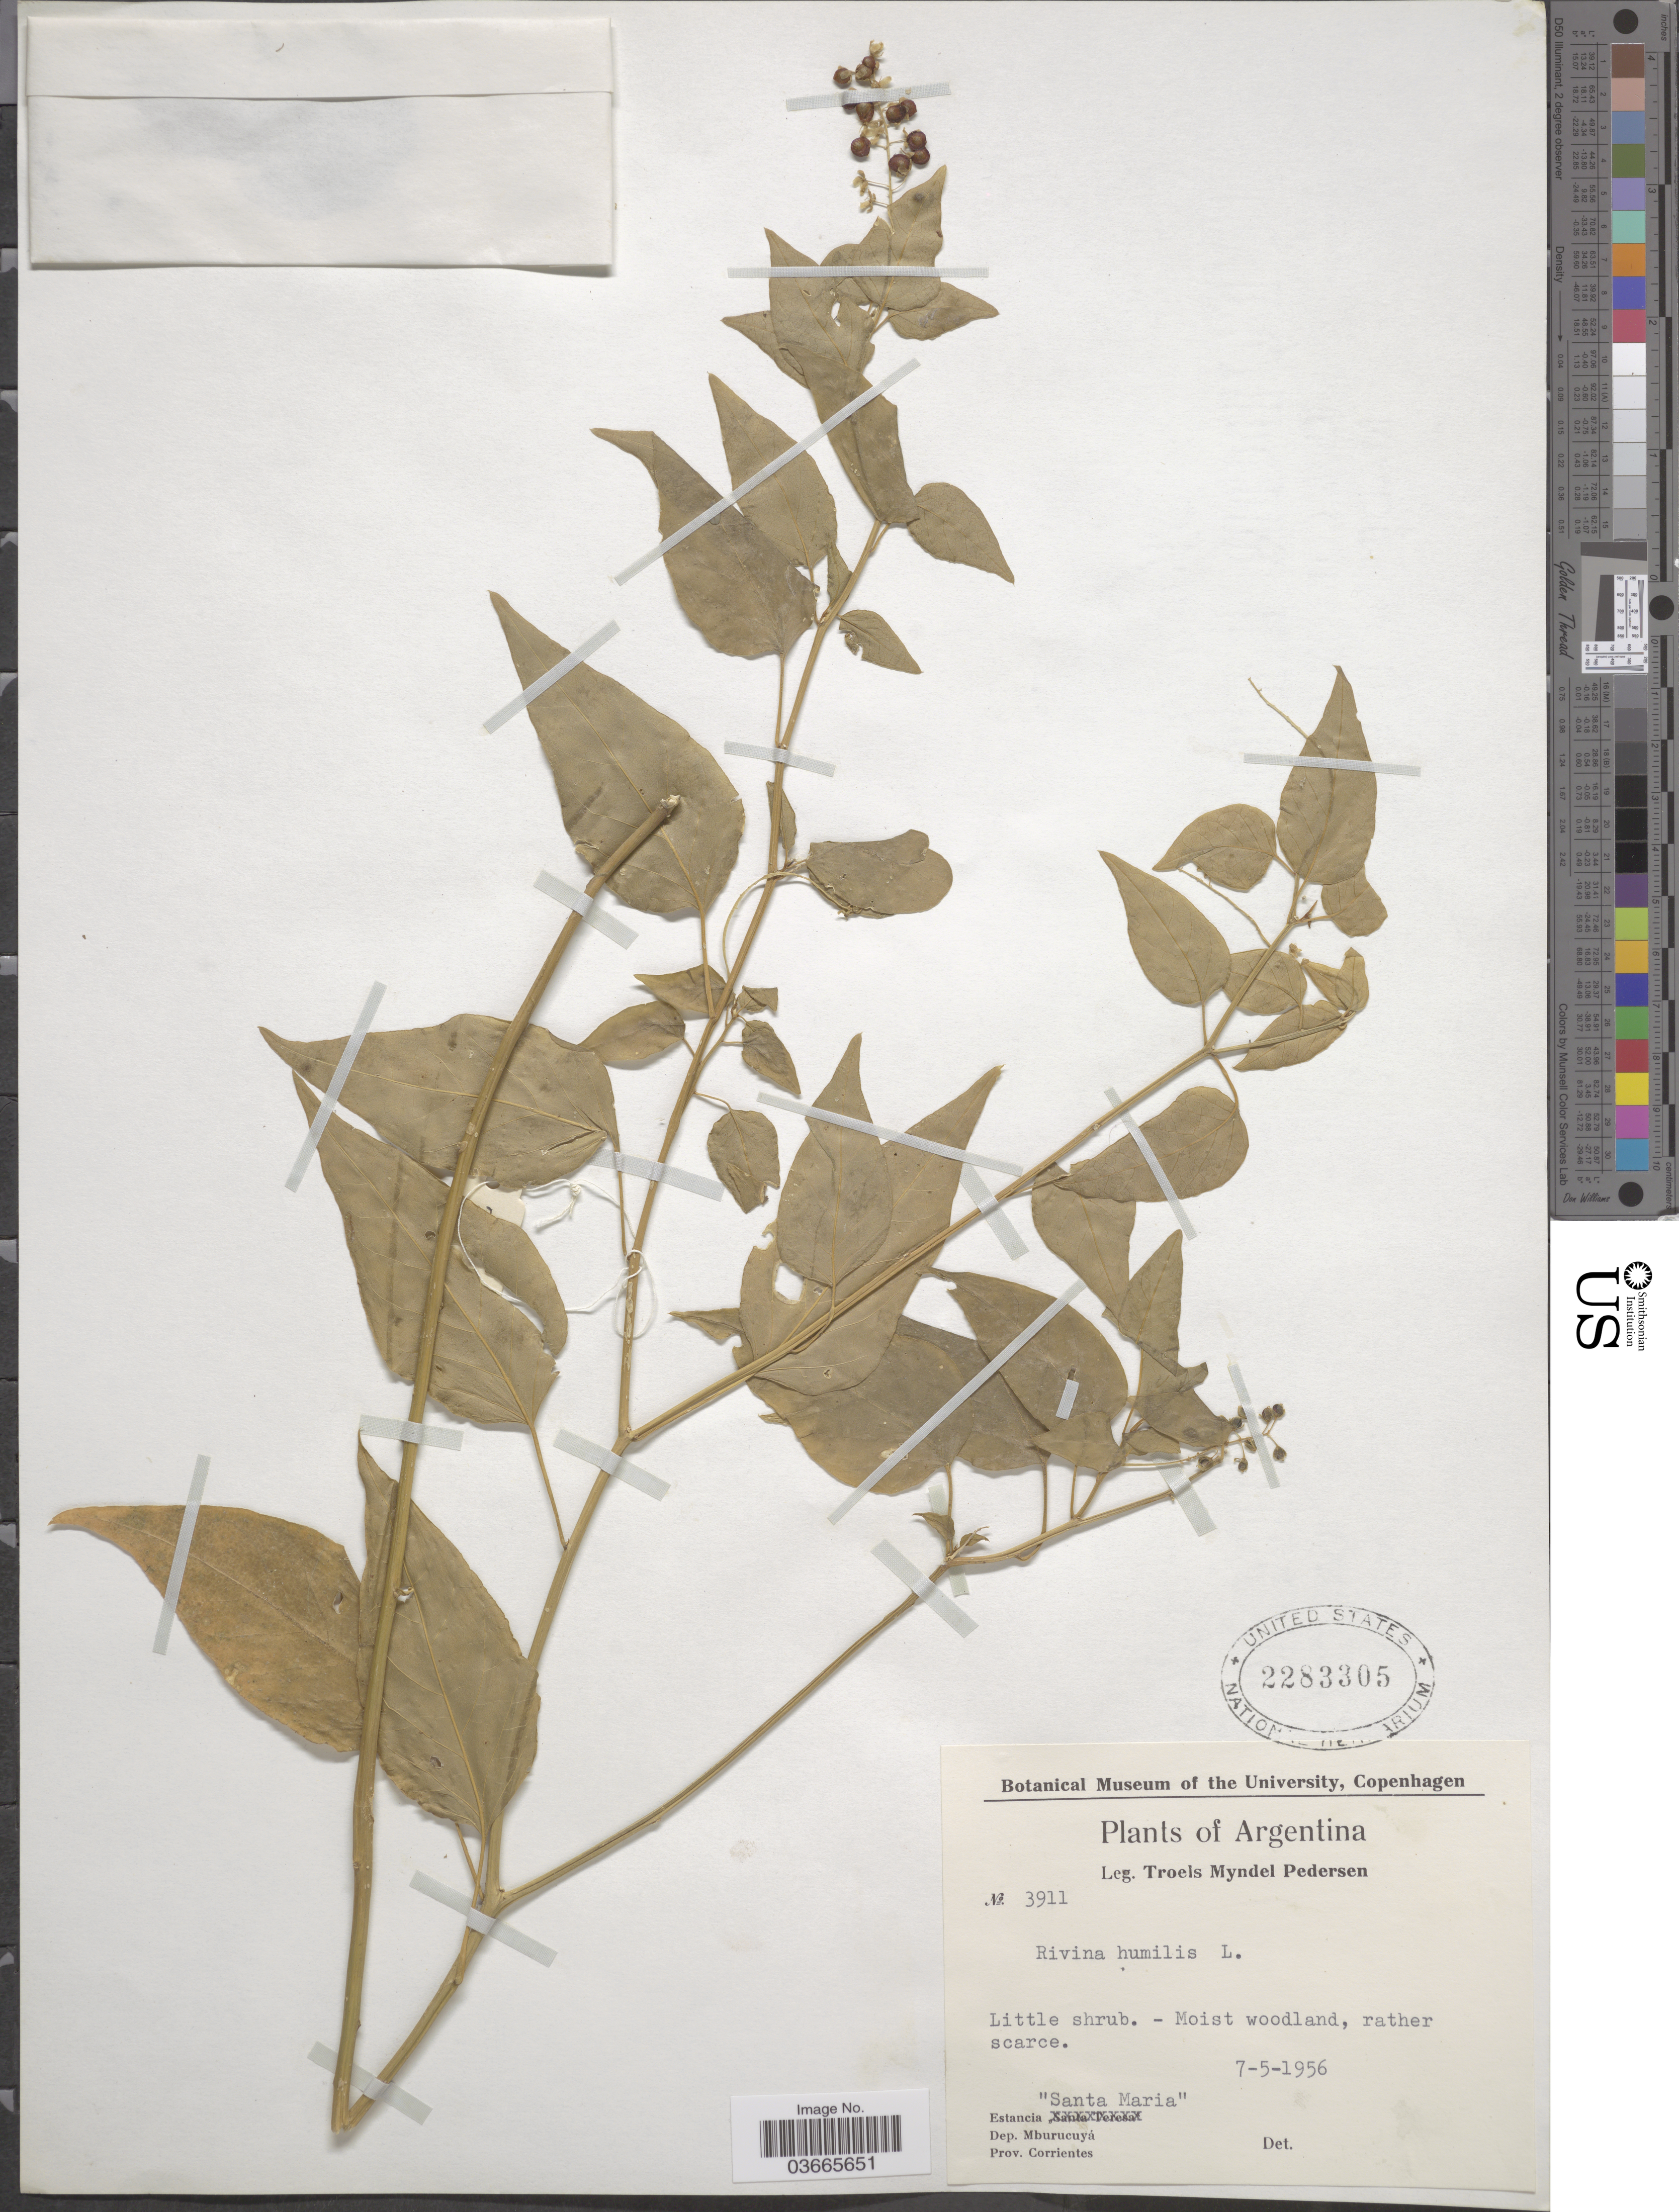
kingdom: Plantae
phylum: Tracheophyta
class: Magnoliopsida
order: Caryophyllales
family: Phytolaccaceae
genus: Rivina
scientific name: Rivina humilis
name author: L.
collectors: T. Pederson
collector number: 3911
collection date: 1956-05-07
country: Argentina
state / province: Corrientes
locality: Estancia "Santa Maria" Dep. Mburucuyá.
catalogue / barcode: US 2283305